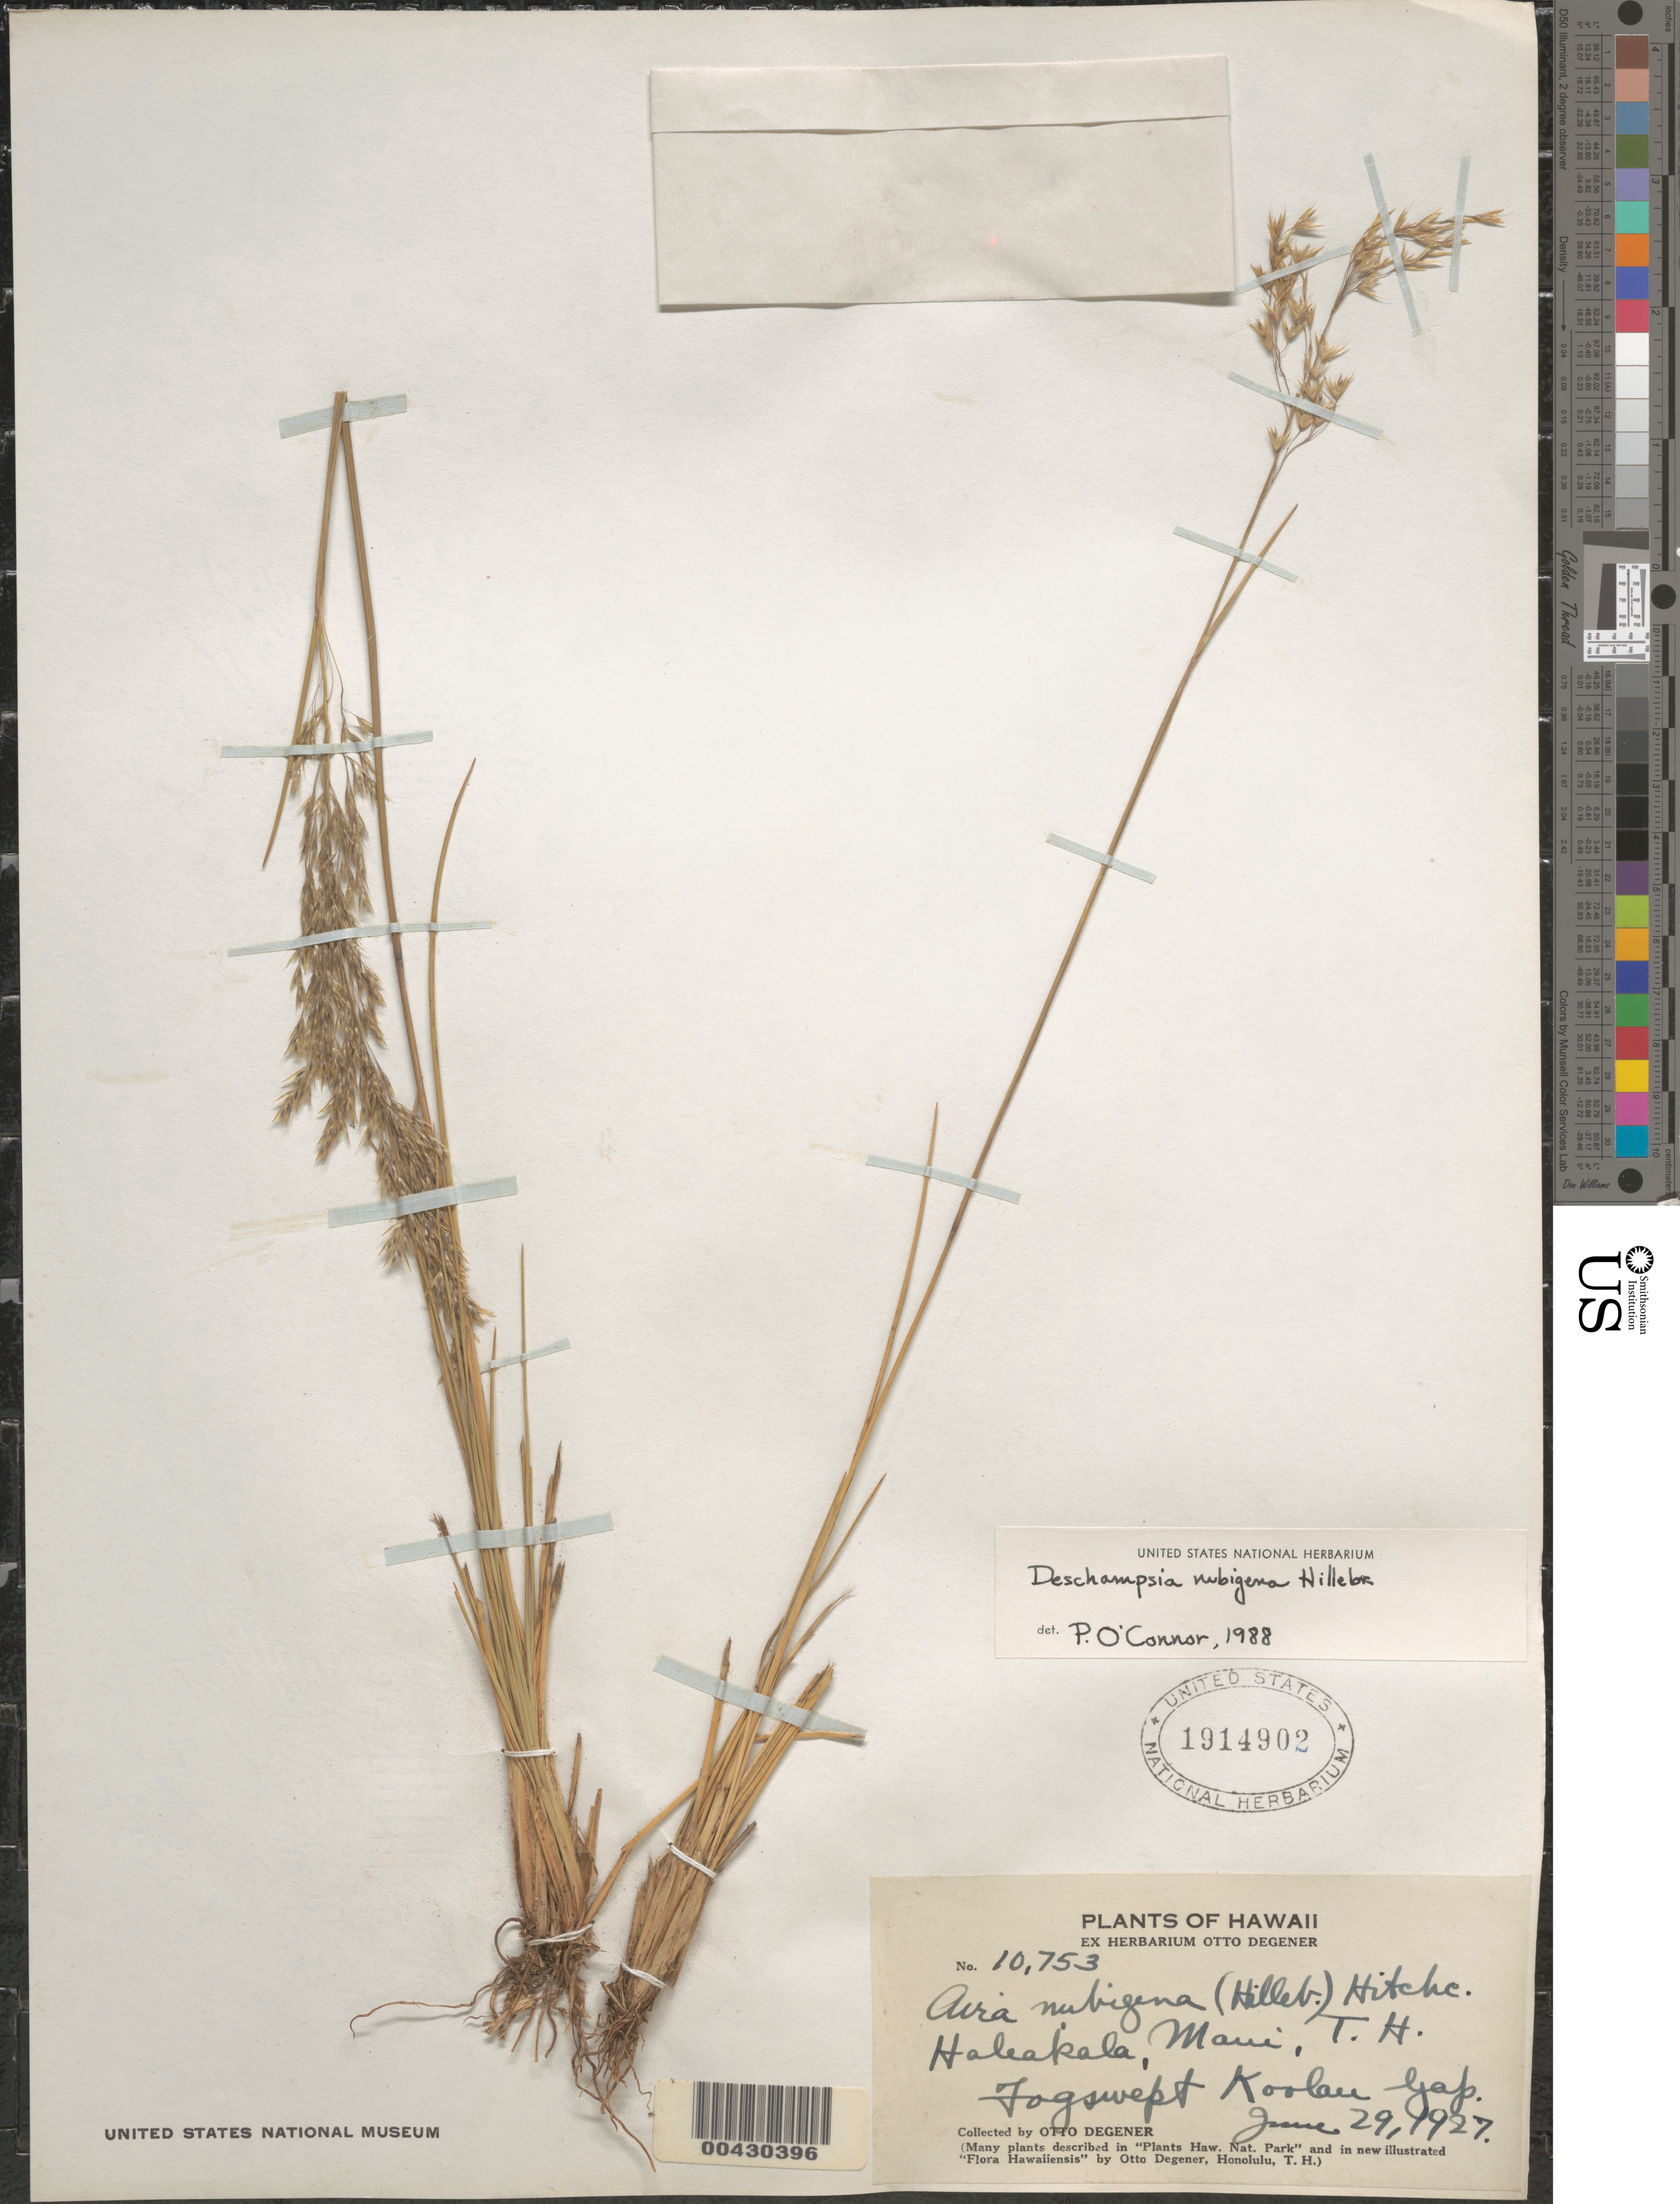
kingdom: Plantae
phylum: Tracheophyta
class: Liliopsida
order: Poales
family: Poaceae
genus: Deschampsia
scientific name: Deschampsia nubigena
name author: Hillebr.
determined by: O'Connor, P.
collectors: O. Degener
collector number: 10753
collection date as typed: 29 Jun 1927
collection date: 1927-06-29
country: United States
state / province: Hawaii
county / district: Maui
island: Maui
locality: Haleakala, Koolau Gap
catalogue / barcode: US 1914902